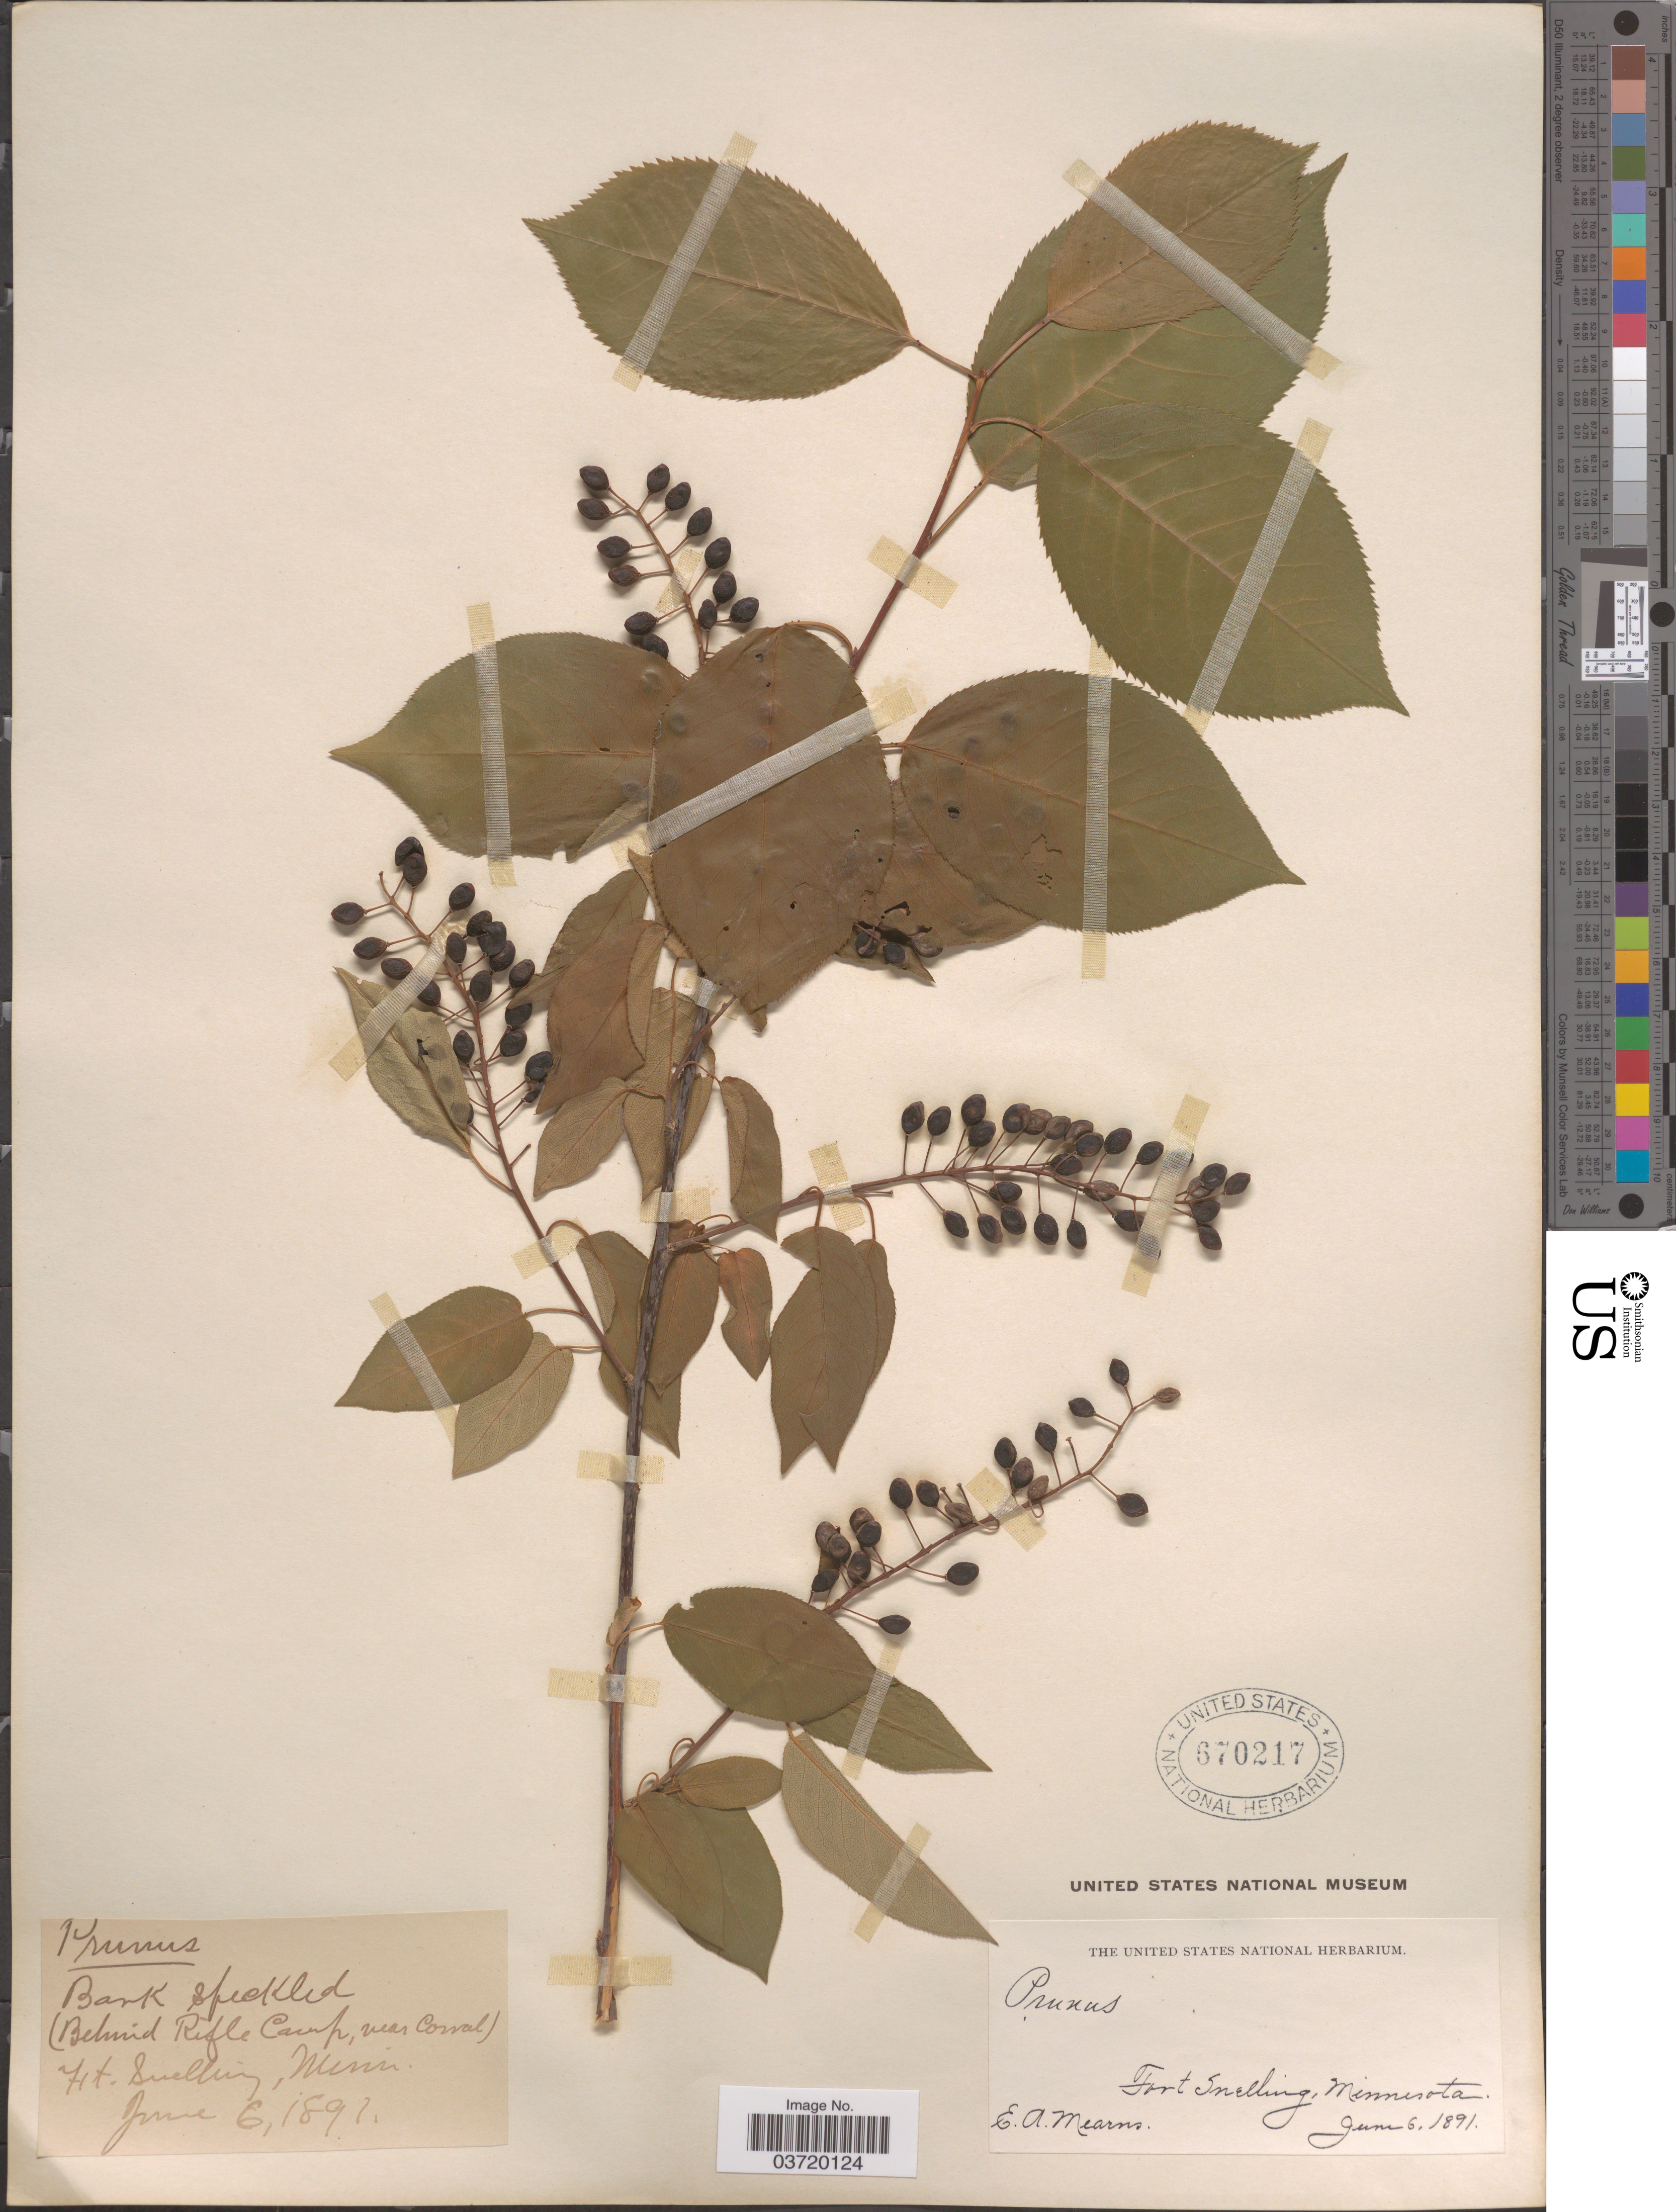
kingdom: Plantae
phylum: Tracheophyta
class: Magnoliopsida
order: Rosales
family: Rosaceae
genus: Prunus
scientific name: Prunus sp.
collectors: E. A. Mearns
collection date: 1891-06-06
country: United States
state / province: Minnesota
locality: (Behind Rifle Camp, near Cowal). Fort Snelling.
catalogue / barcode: US 670217